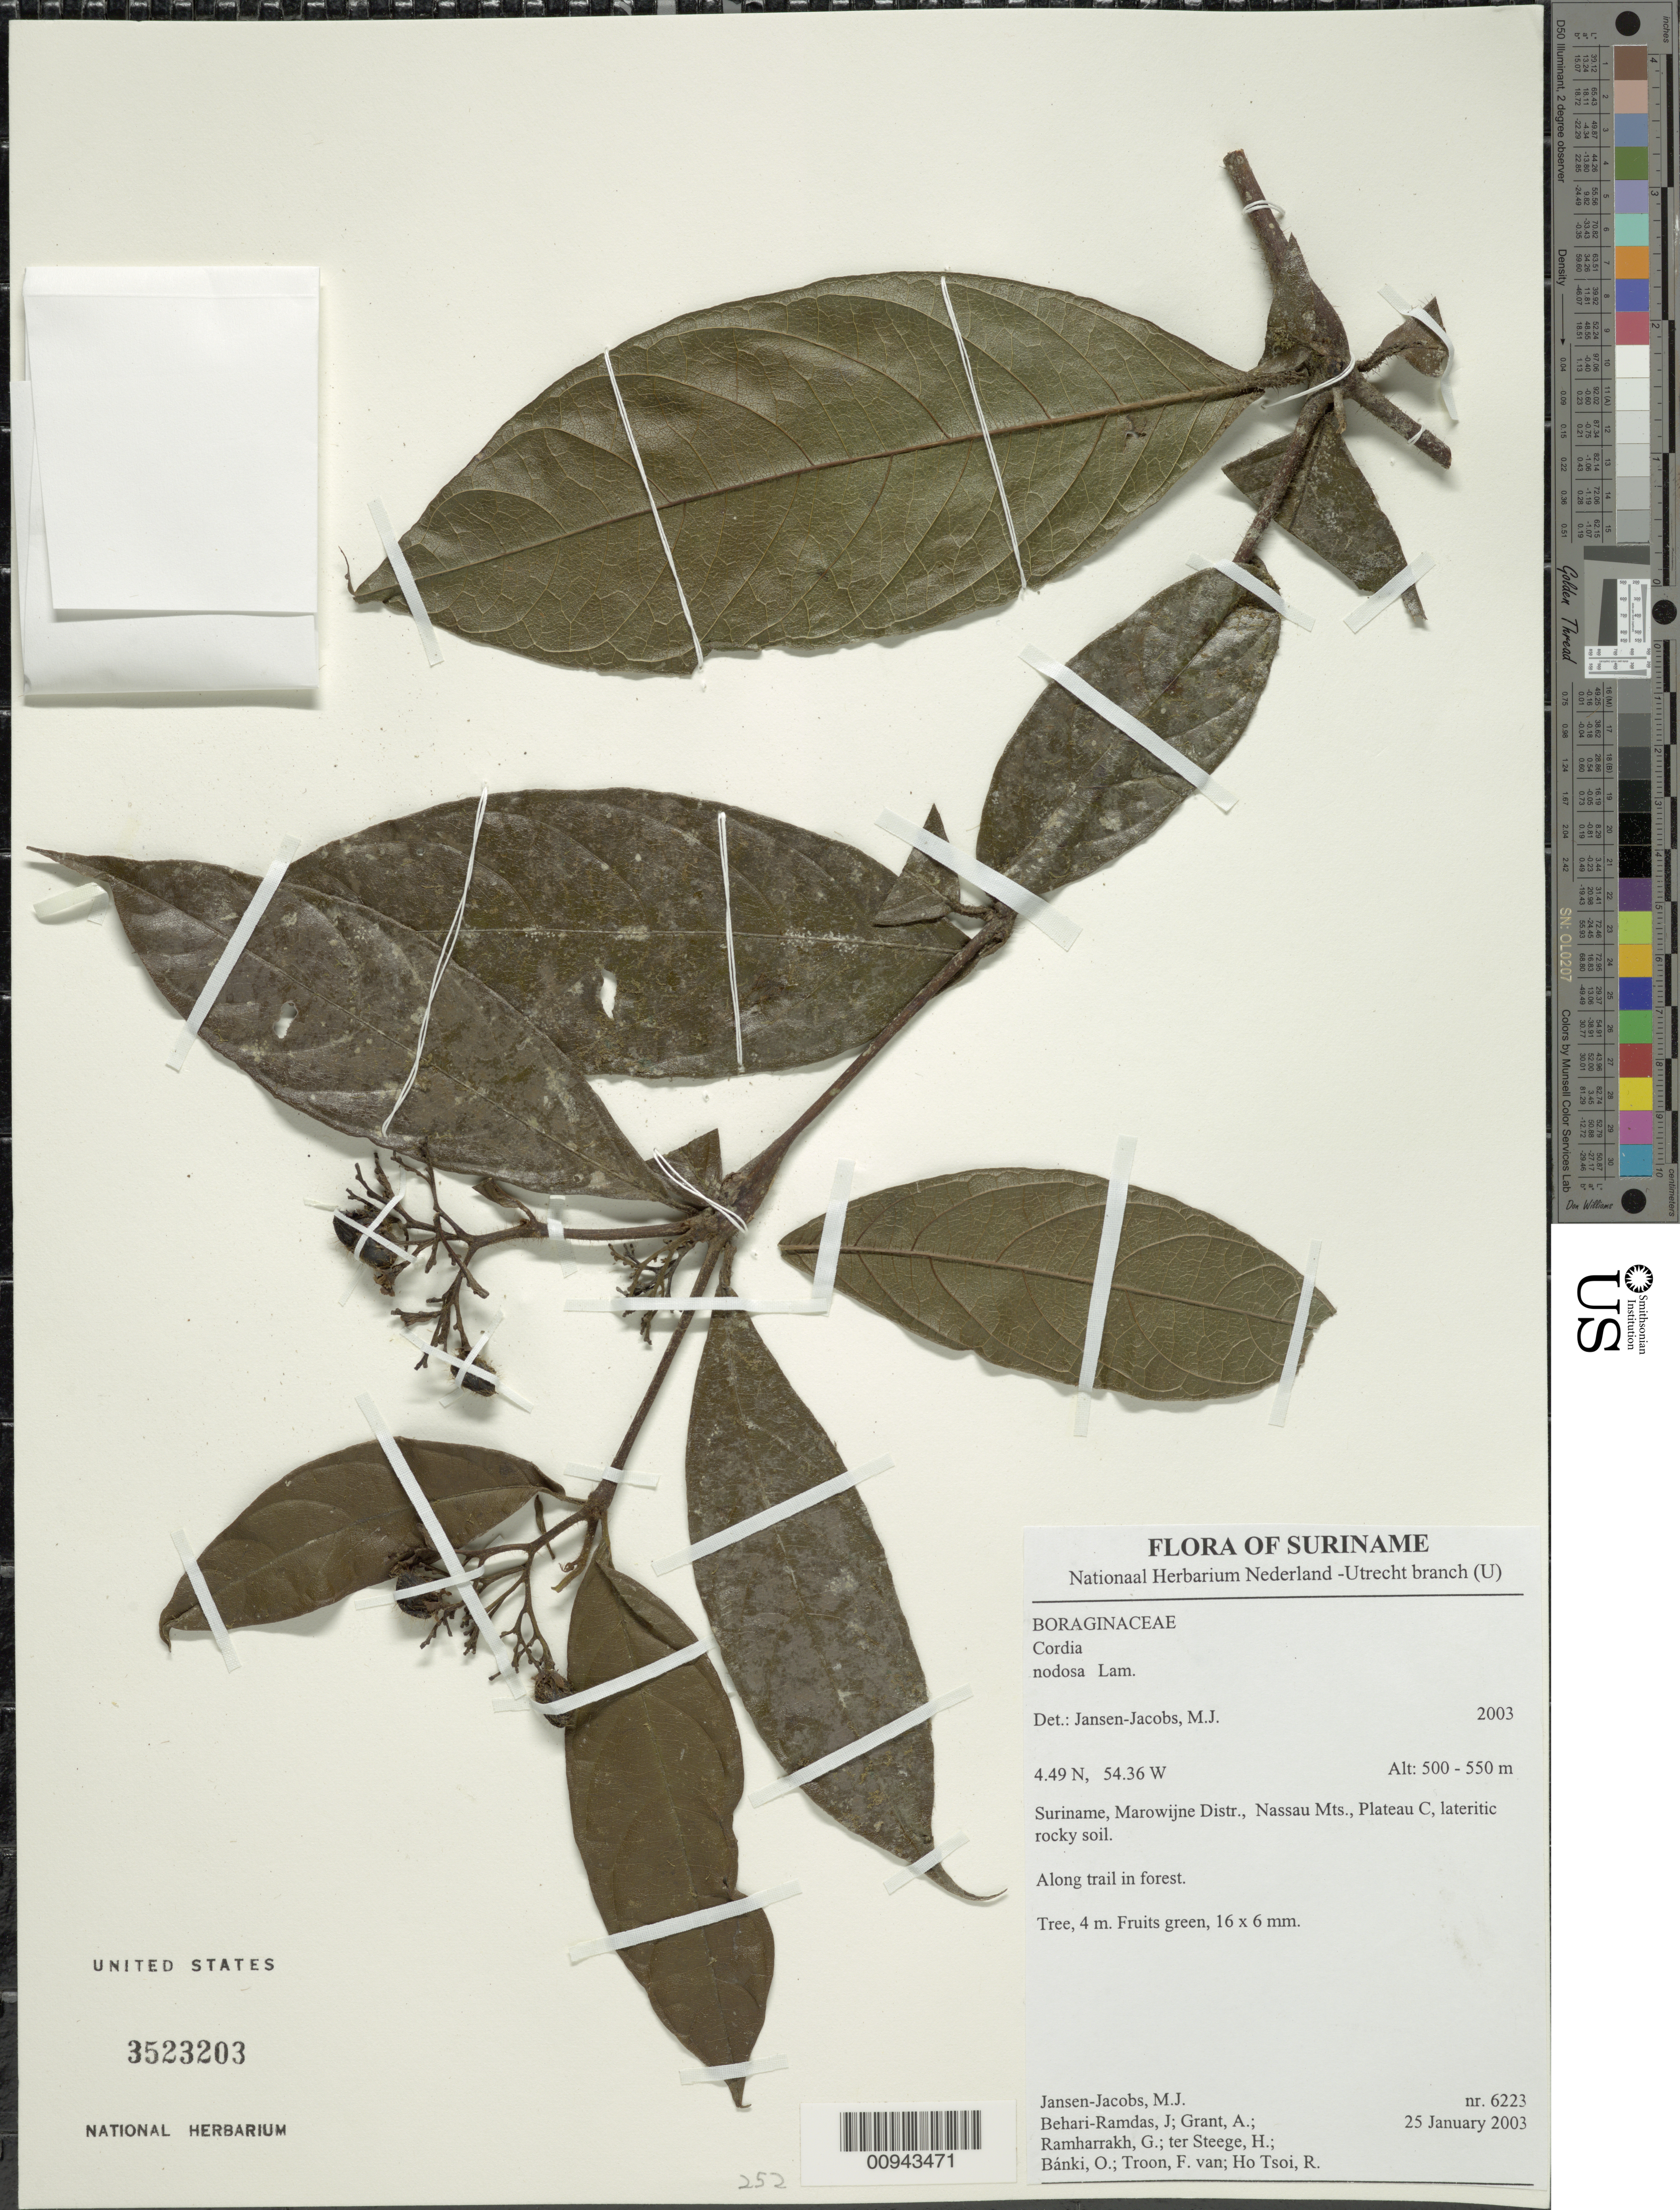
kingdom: Plantae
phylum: Tracheophyta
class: Magnoliopsida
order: Boraginales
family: Cordiaceae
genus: Cordia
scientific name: Cordia nodosa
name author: Lam.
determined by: Jansen-Jacobs, M. J., (U), Nationaal Herbarium Nederland, Utrecht University branch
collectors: M. J. Jansen-Jacobs, J. Behari-Ramdas, A. Grant, G. Ramharrakh, H. ter Steege, O. Bánki, F. Van Troon & R. Ho Tsoi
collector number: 6223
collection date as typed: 25-Jan-03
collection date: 2003-01-25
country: Suriname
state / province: Marowijne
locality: Nassau Mts., Plateau C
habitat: Lateritic rocky soil. Along trail in forest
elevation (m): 500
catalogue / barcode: US 3523203